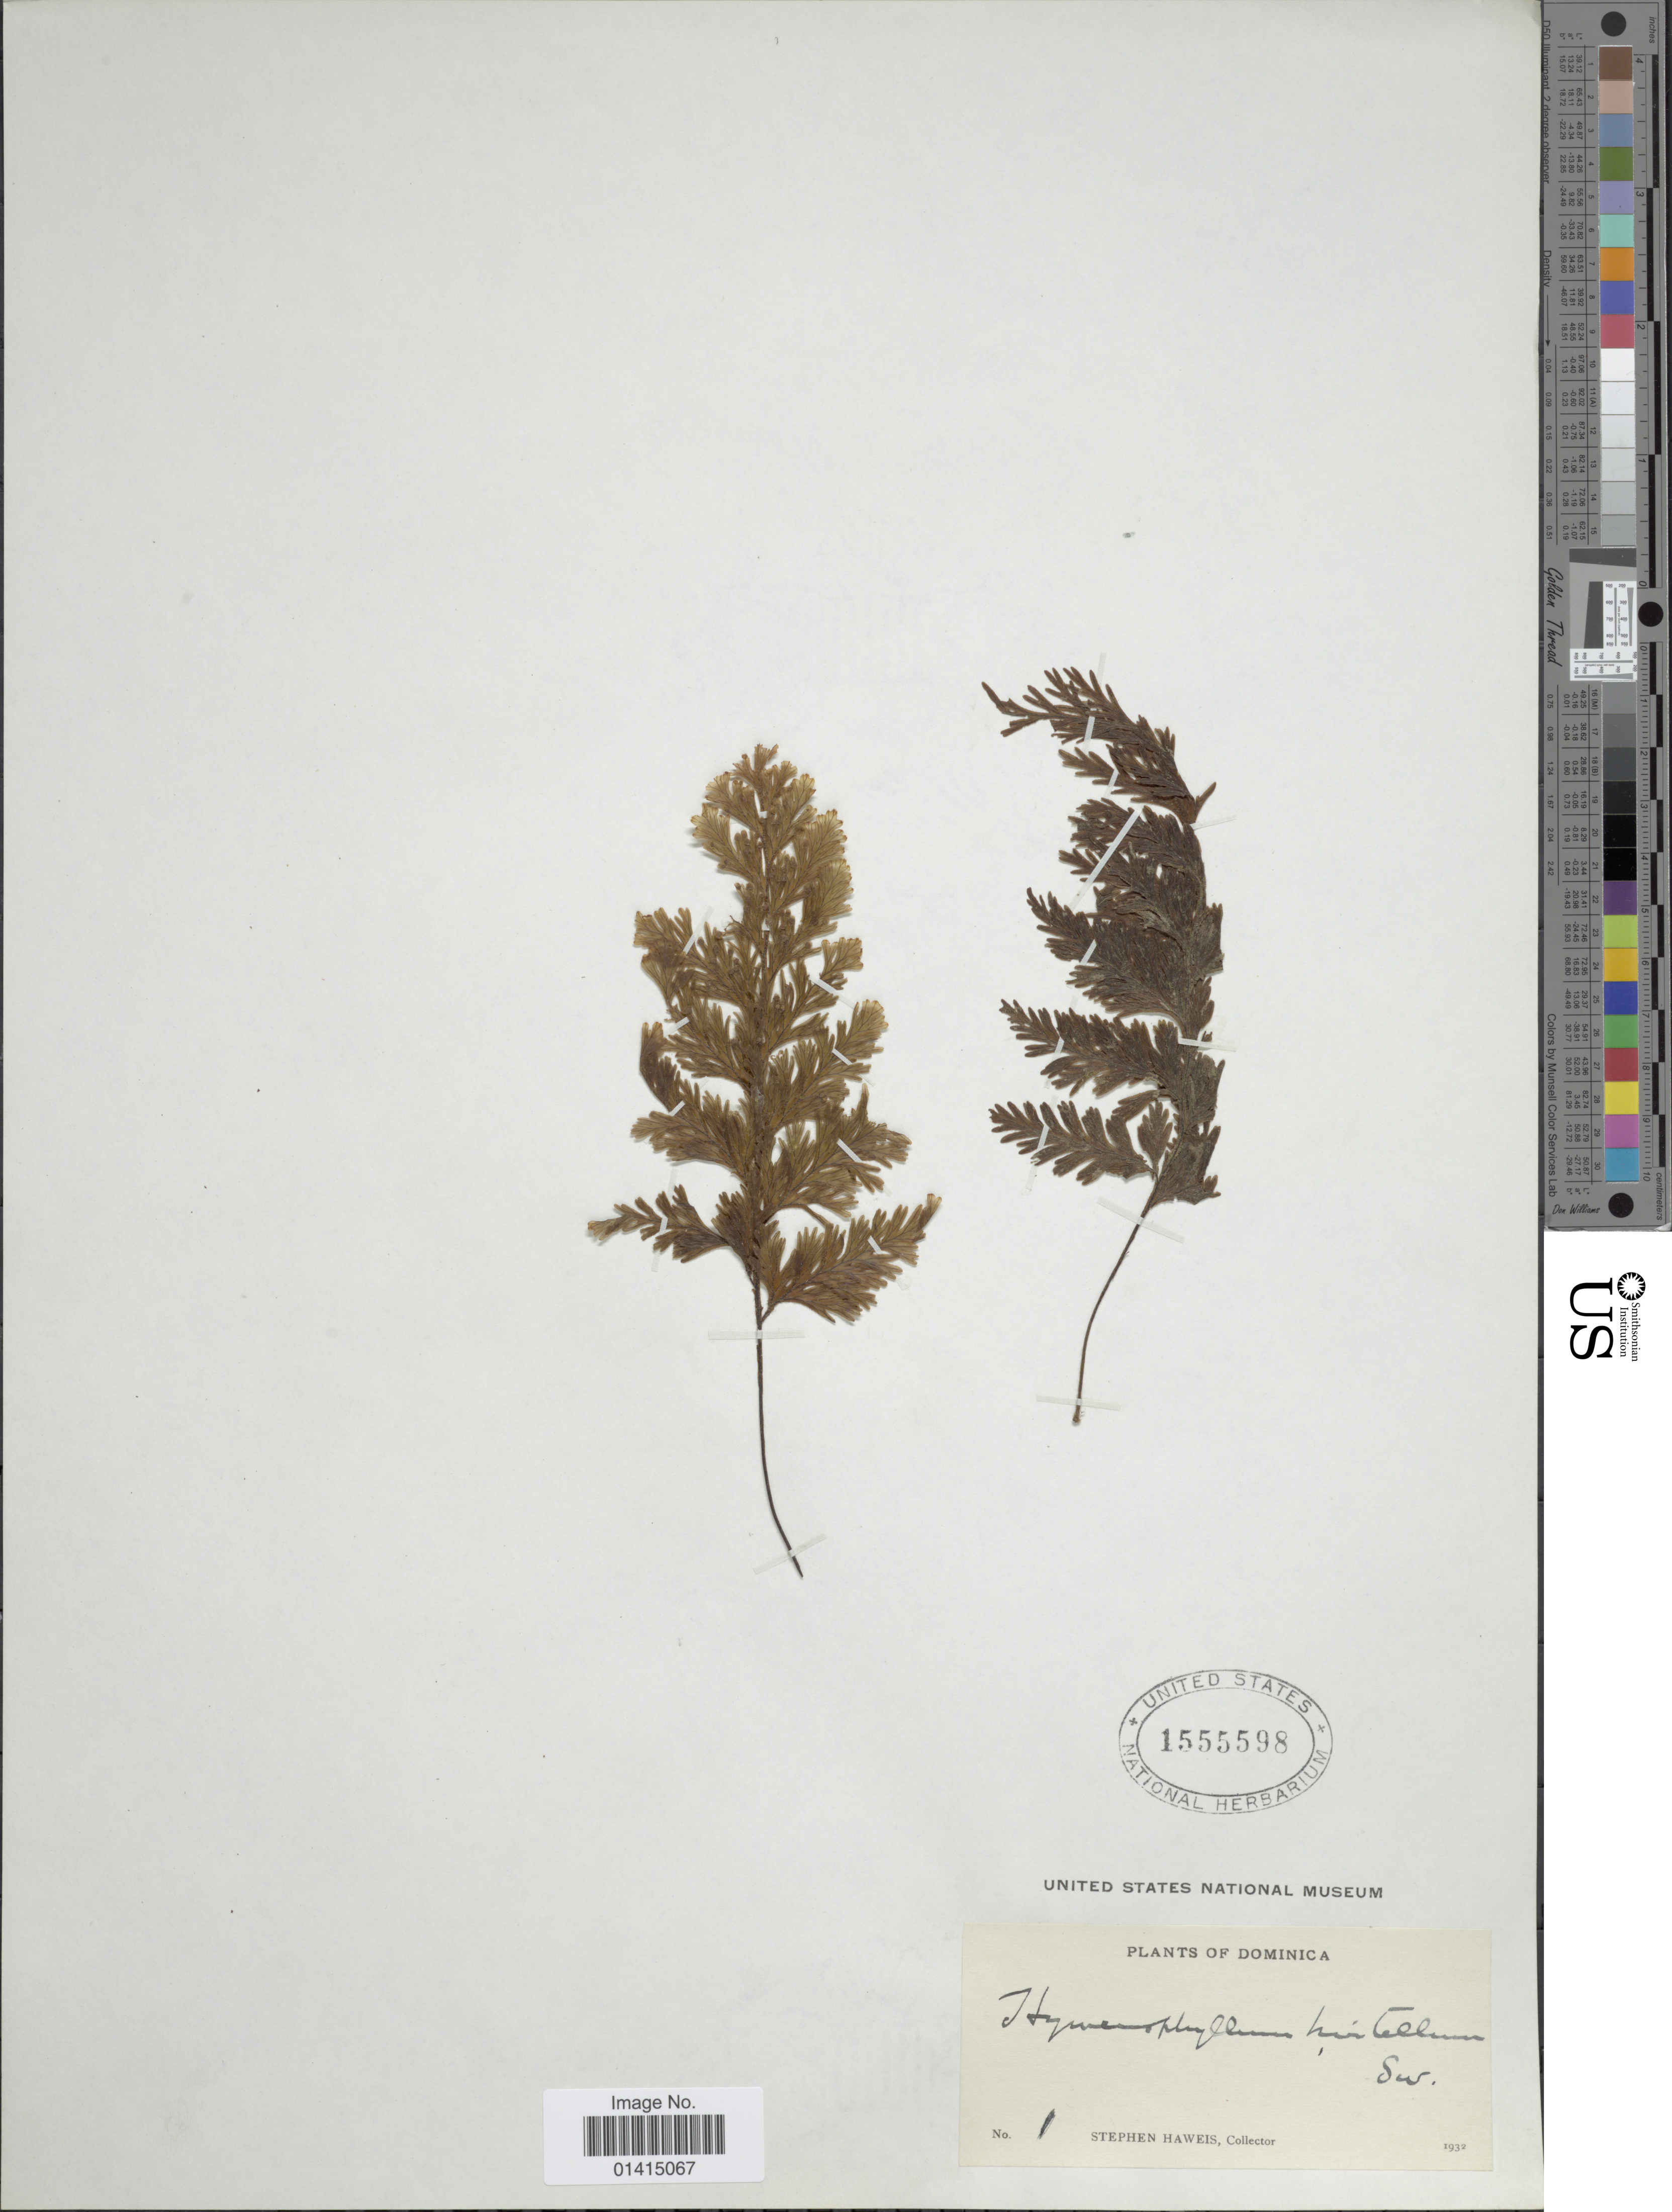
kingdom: Plantae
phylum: Tracheophyta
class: Polypodiopsida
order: Hymenophyllales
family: Hymenophyllaceae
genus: Hymenophyllum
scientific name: Hymenophyllum hirtellum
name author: Sw. in Schrad.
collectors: S. Haweis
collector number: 1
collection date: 1932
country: Dominica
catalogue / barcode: US 1555598